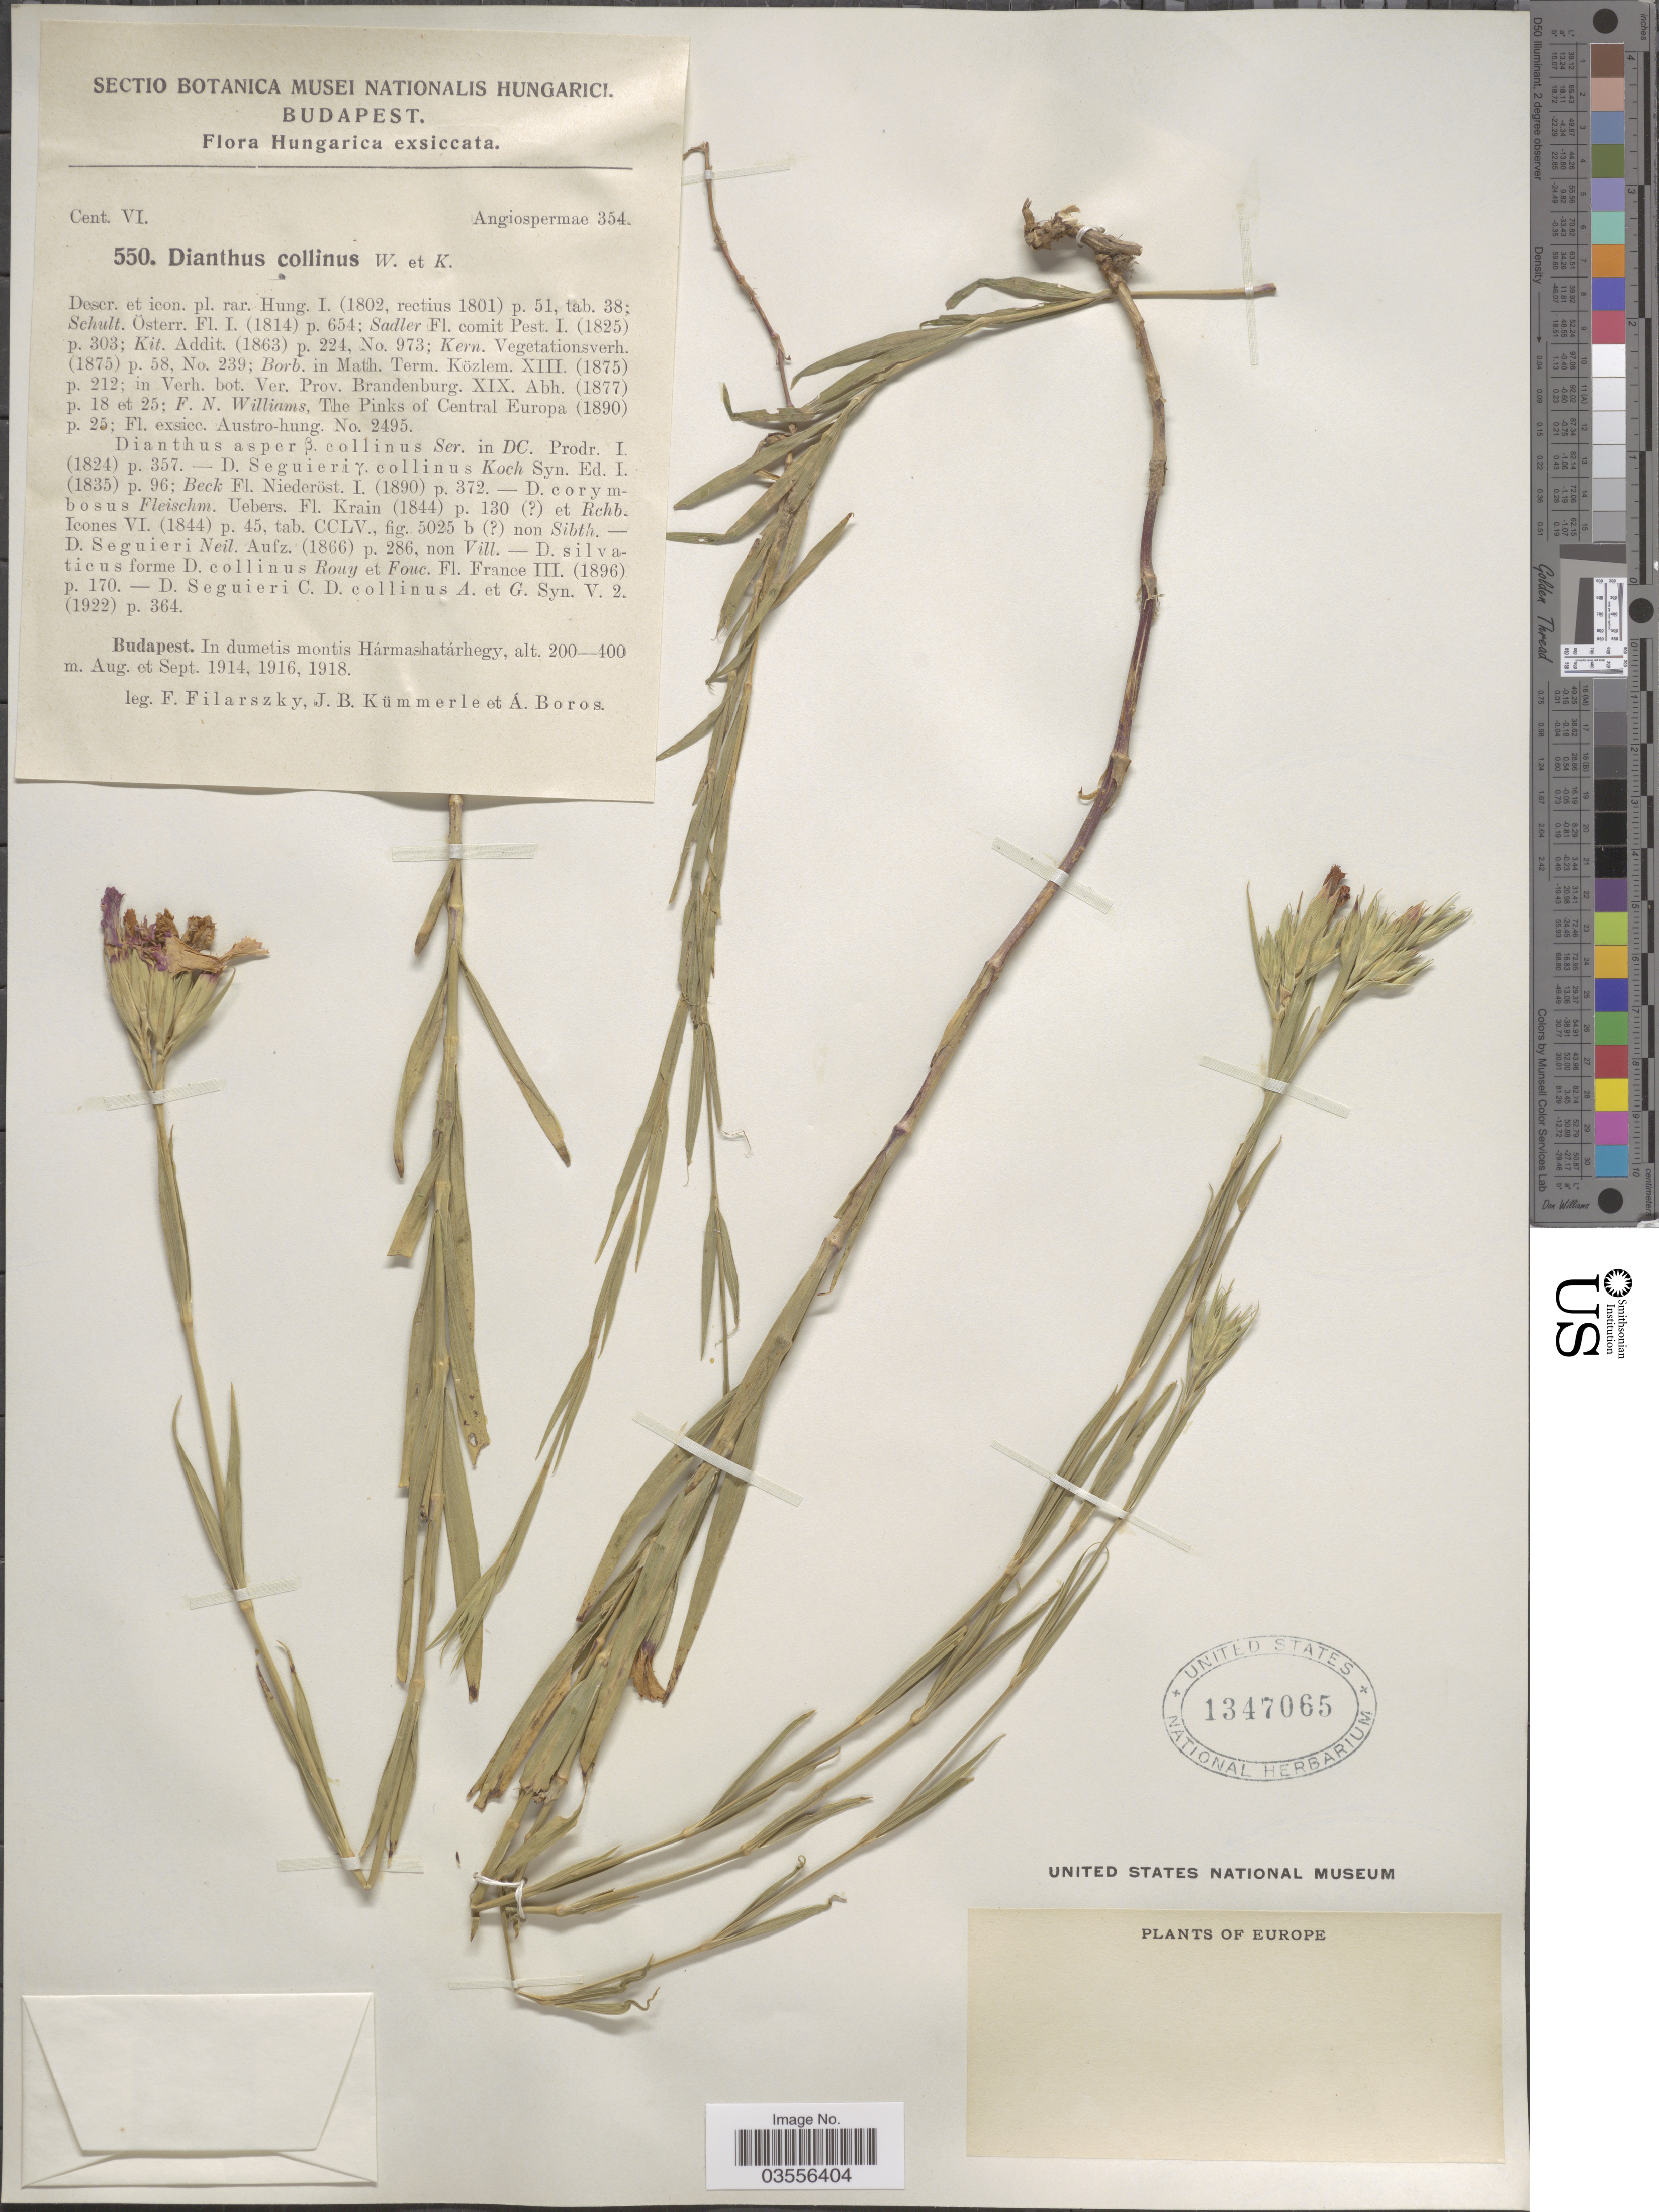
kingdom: Plantae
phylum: Tracheophyta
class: Magnoliopsida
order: Caryophyllales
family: Caryophyllaceae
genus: Dianthus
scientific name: Dianthus collinus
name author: Waldst.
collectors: F. Filarszky, J. Kummerle & Á. Boros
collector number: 550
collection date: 1914-08/1918-09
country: Hungary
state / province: Budapest, Capital District of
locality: Budapest. In dumetis montis Hármashatárhegy.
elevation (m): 200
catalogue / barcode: US 1347065